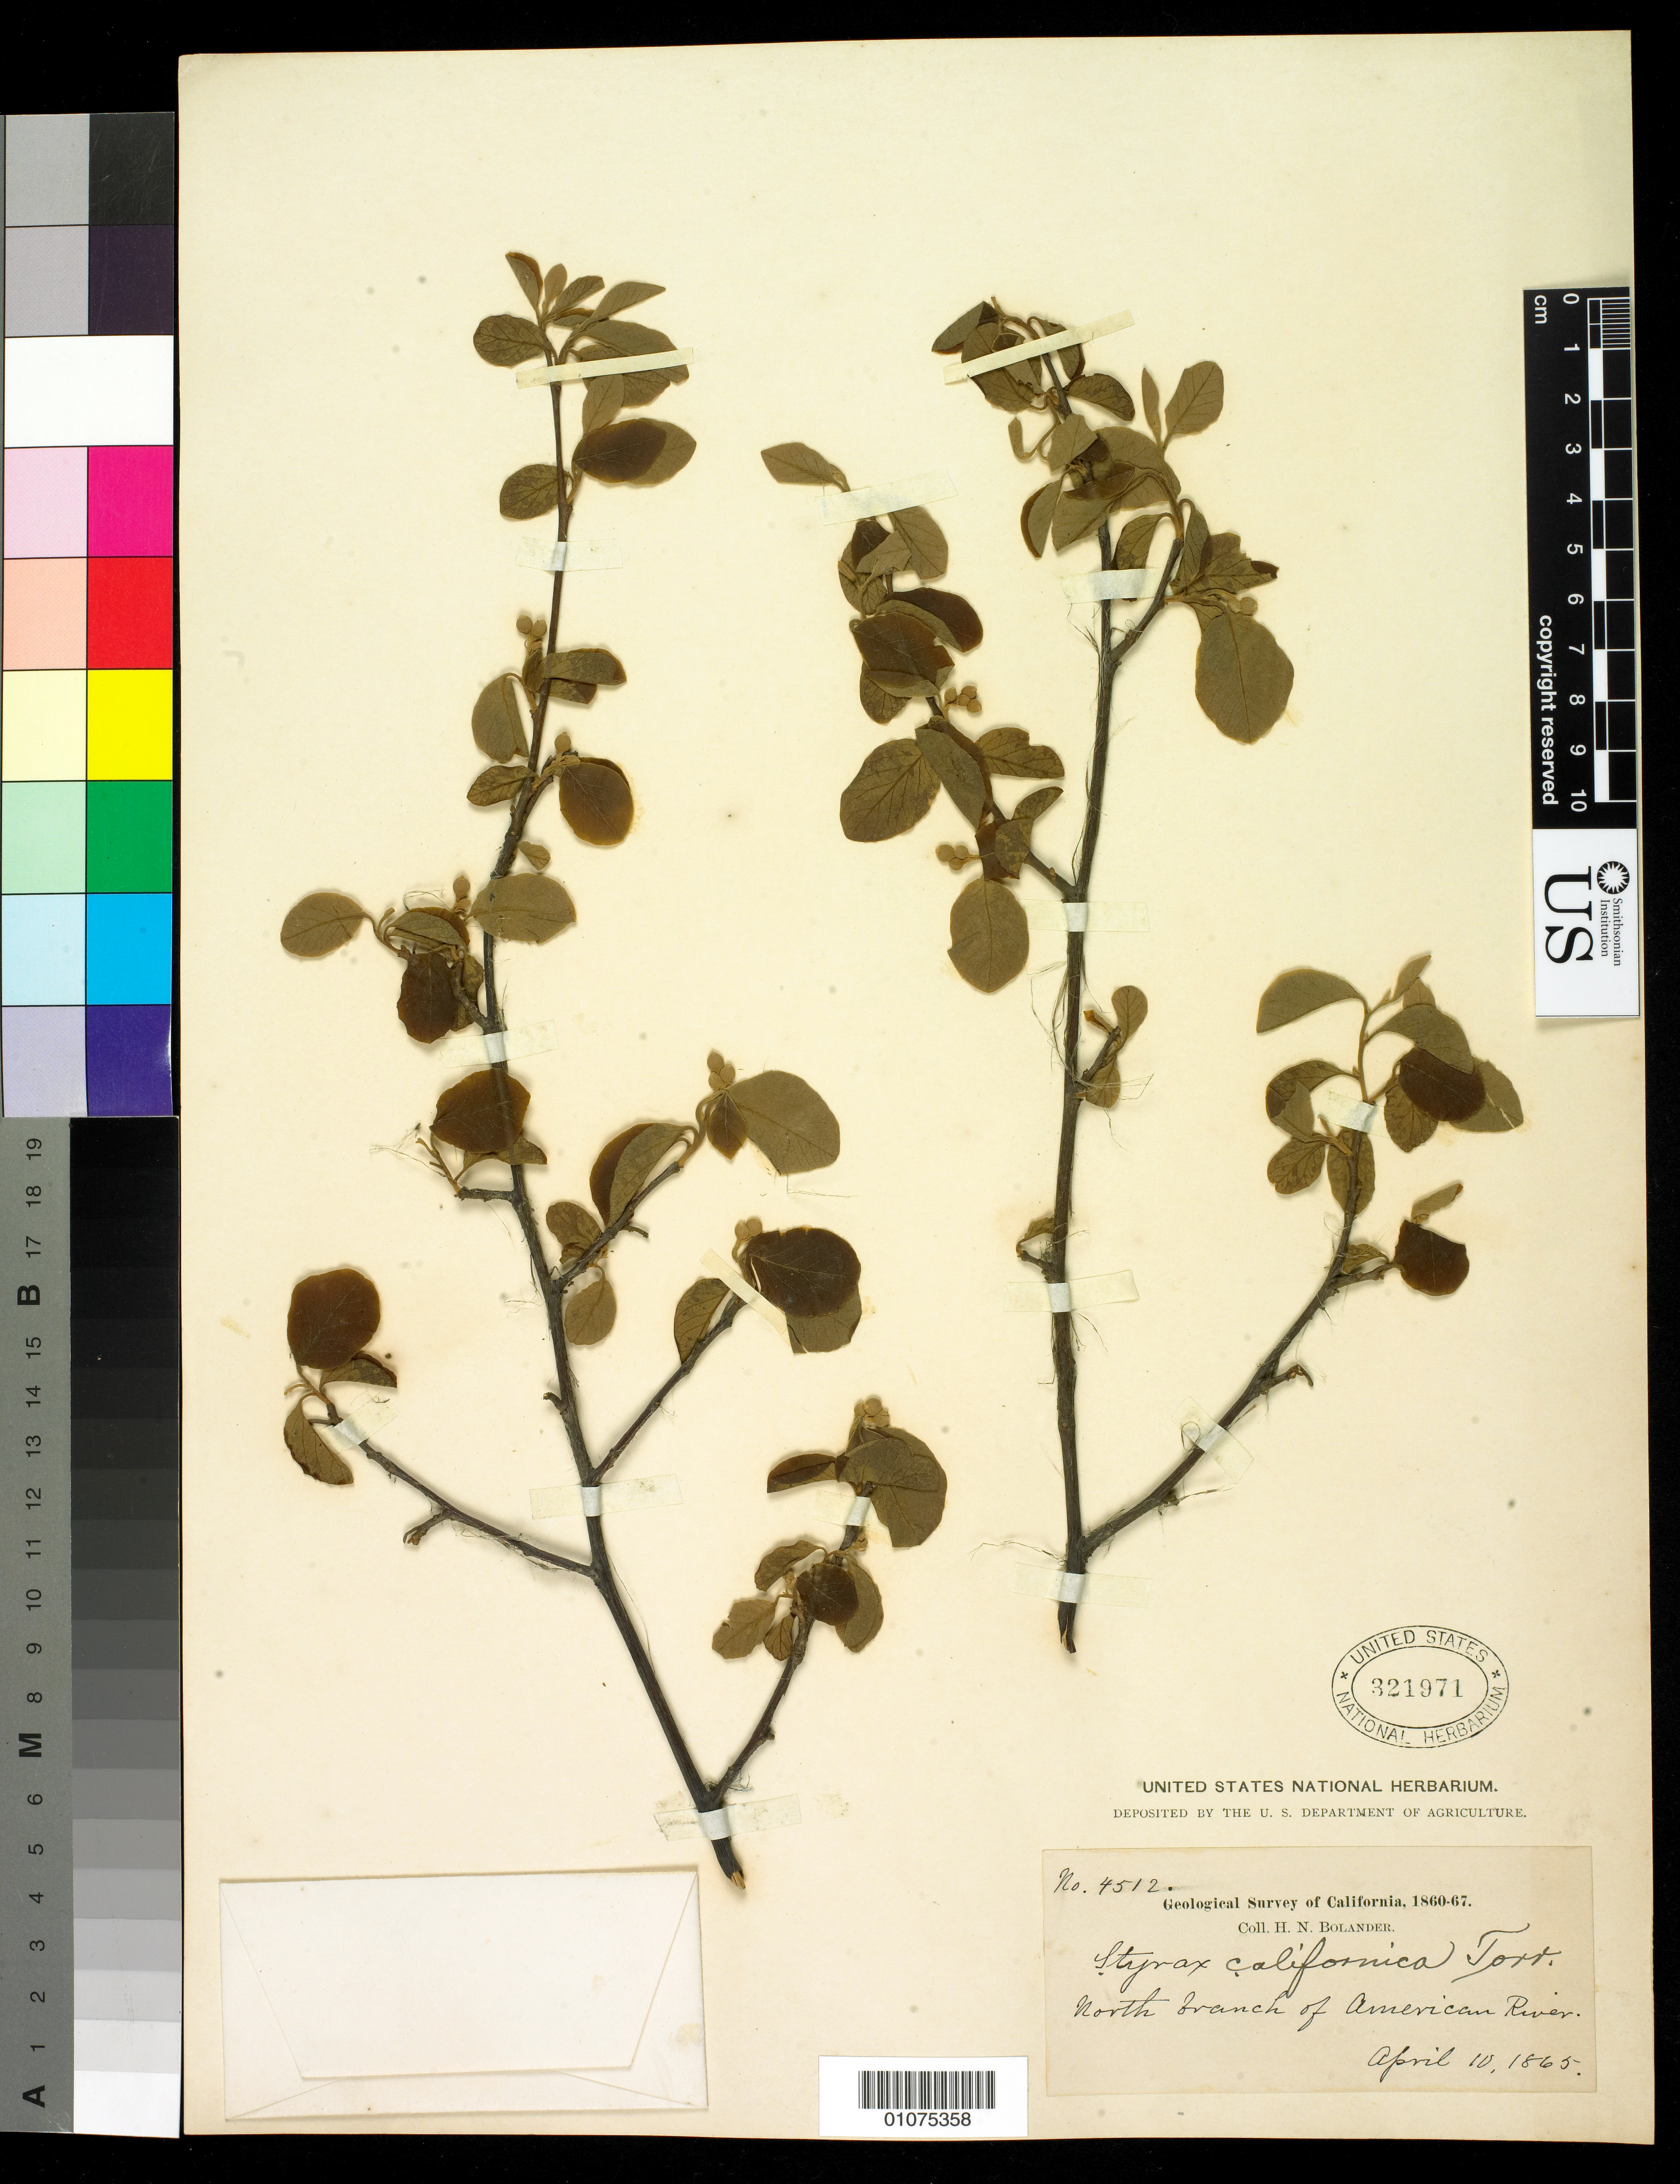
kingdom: Plantae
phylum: Tracheophyta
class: Magnoliopsida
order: Ericales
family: Styracaceae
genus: Styrax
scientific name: Styrax californicus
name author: Torr.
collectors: H. Bolander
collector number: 4512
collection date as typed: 10 Apr 1865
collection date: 1865-04-10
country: United States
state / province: California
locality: North branch of American River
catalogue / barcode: US 321971